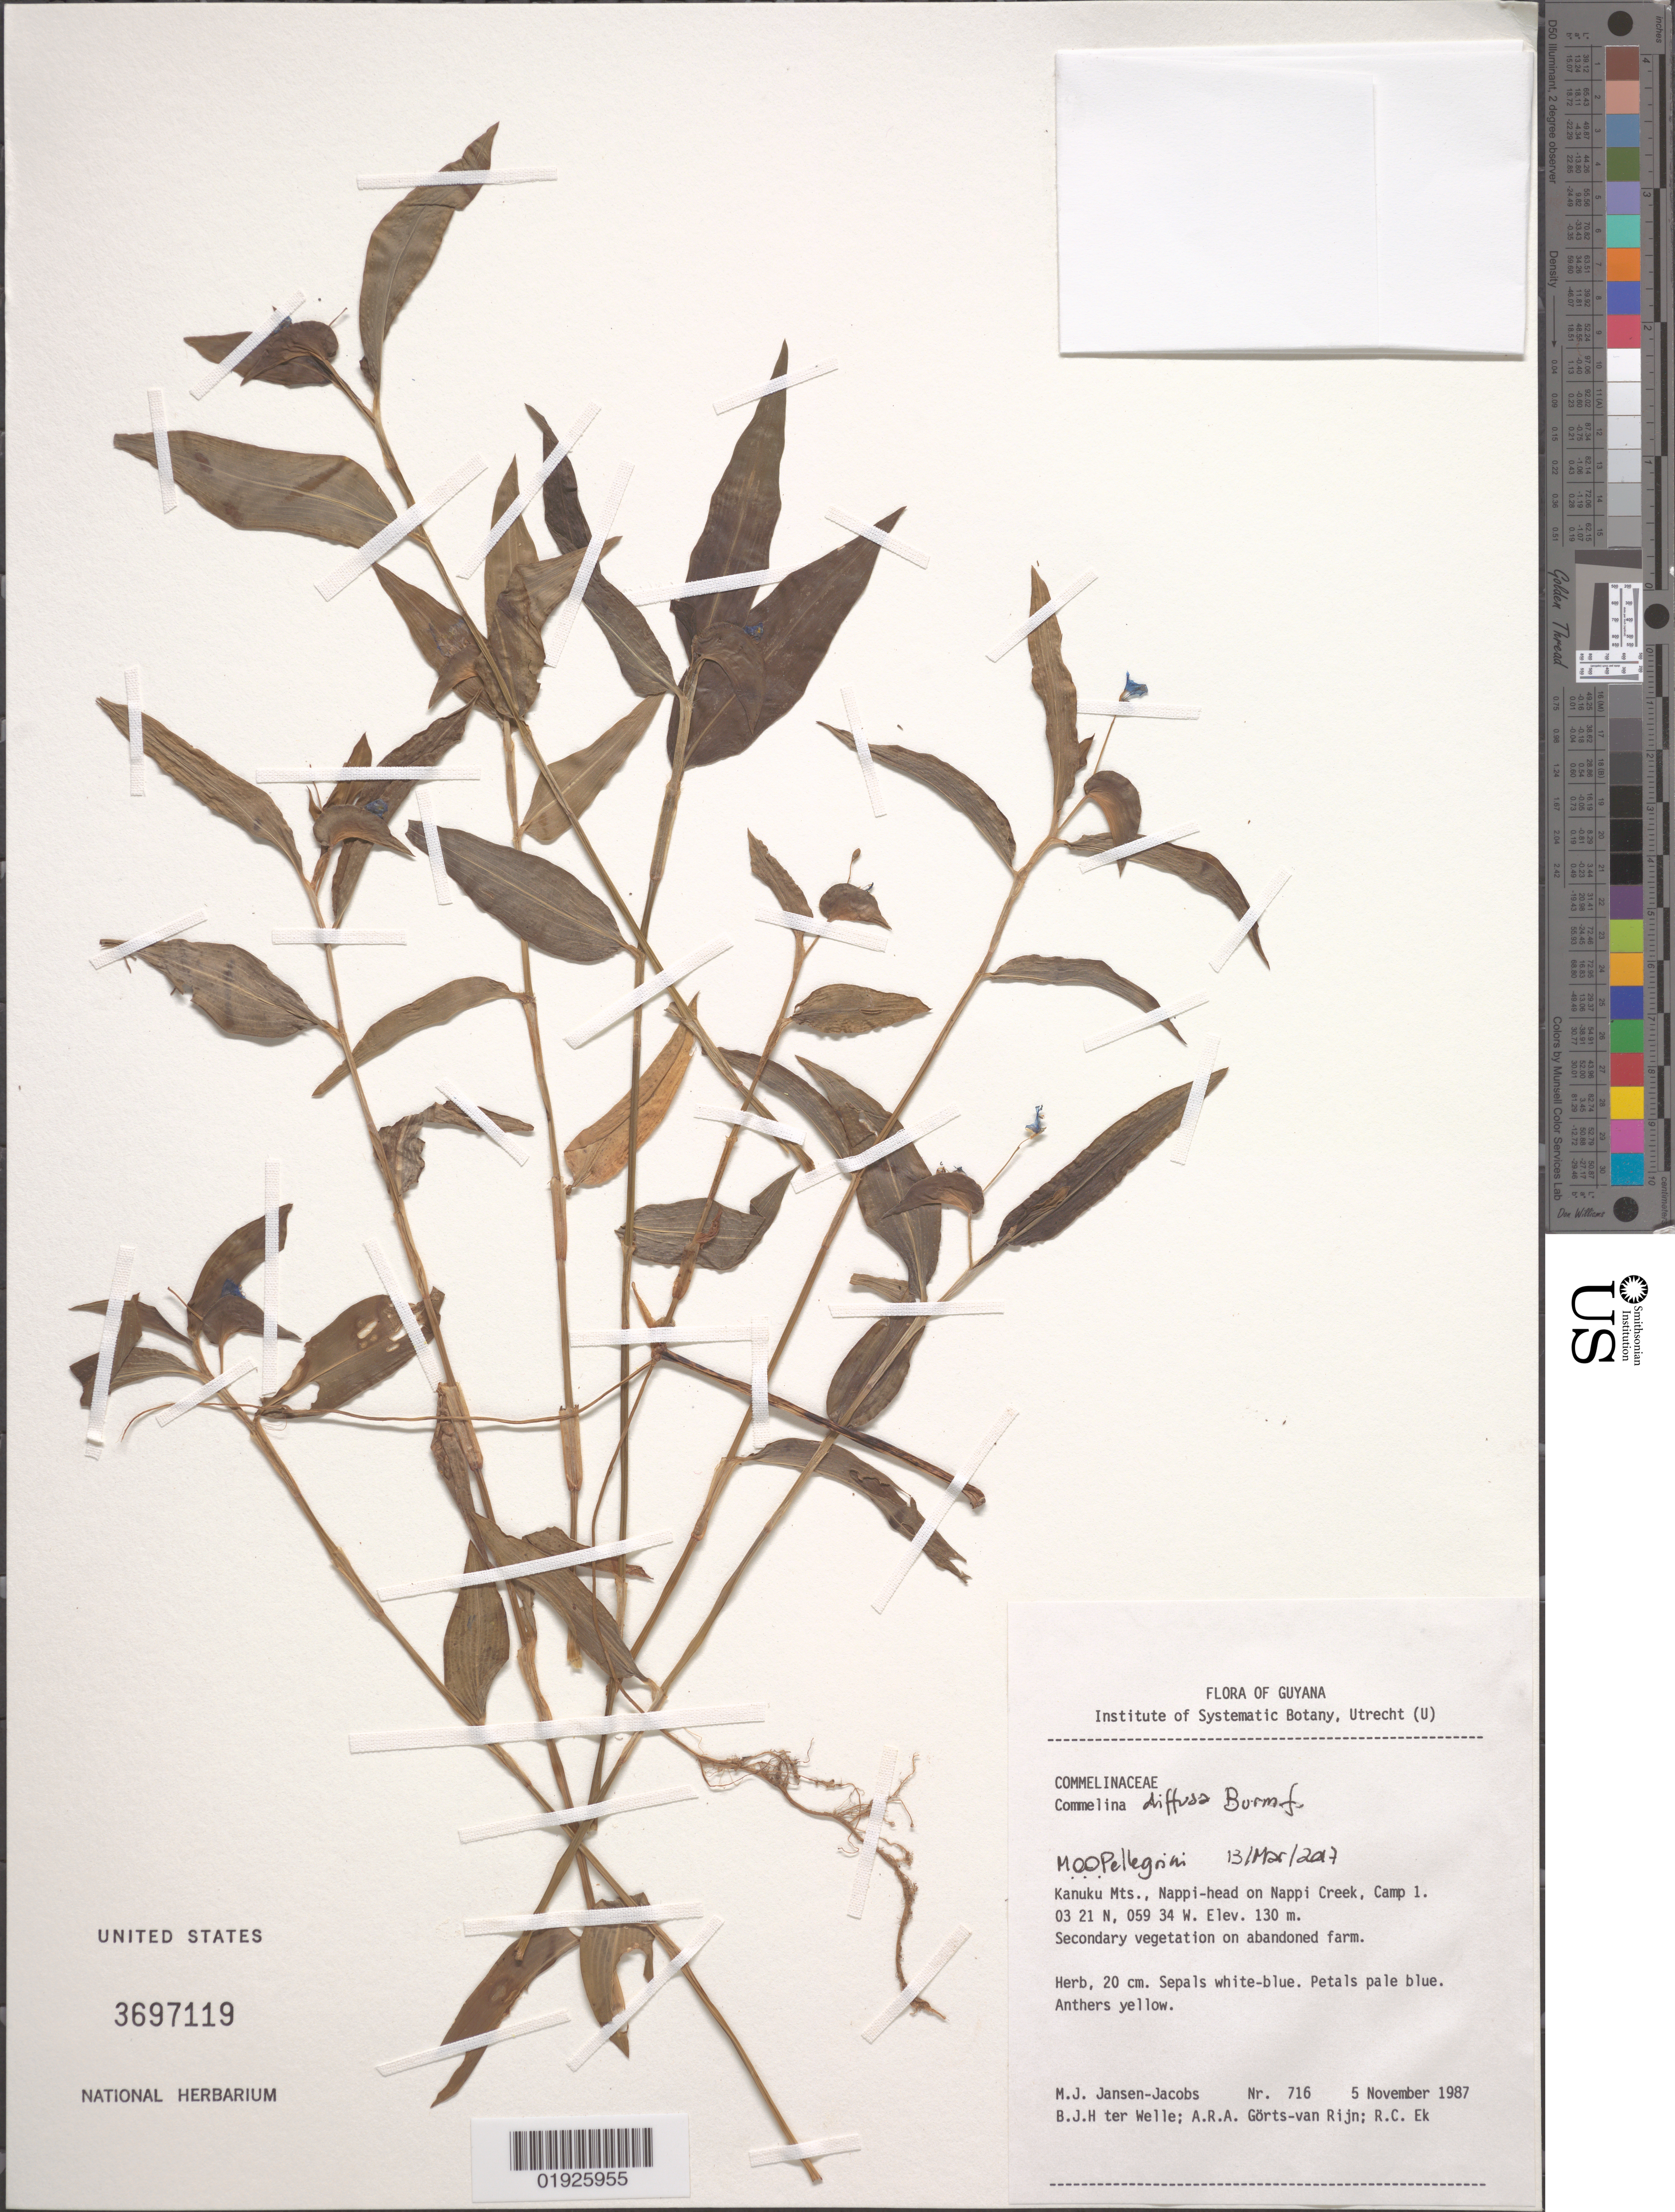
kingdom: Plantae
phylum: Tracheophyta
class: Liliopsida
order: Commelinales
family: Commelinaceae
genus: Commelina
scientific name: Commelina diffusa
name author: Burm. f.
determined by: Pellegrini, M. O. de Oliveira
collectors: M. J. Jansen-Jacobs, B. Welle, A. .R. A. Görts-van Rijn & R. C. Ek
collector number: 716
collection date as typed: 5-Nov-87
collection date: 1987-11-05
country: Guyana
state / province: U. Takutu-U. Essequibo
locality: Kanuku Mts., Nappi Head on Nappi Creek, Camp 1.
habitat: Secondary vegetation on abandoned farm.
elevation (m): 130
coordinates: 03 21 N, 059 34 W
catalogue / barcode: US 3697119